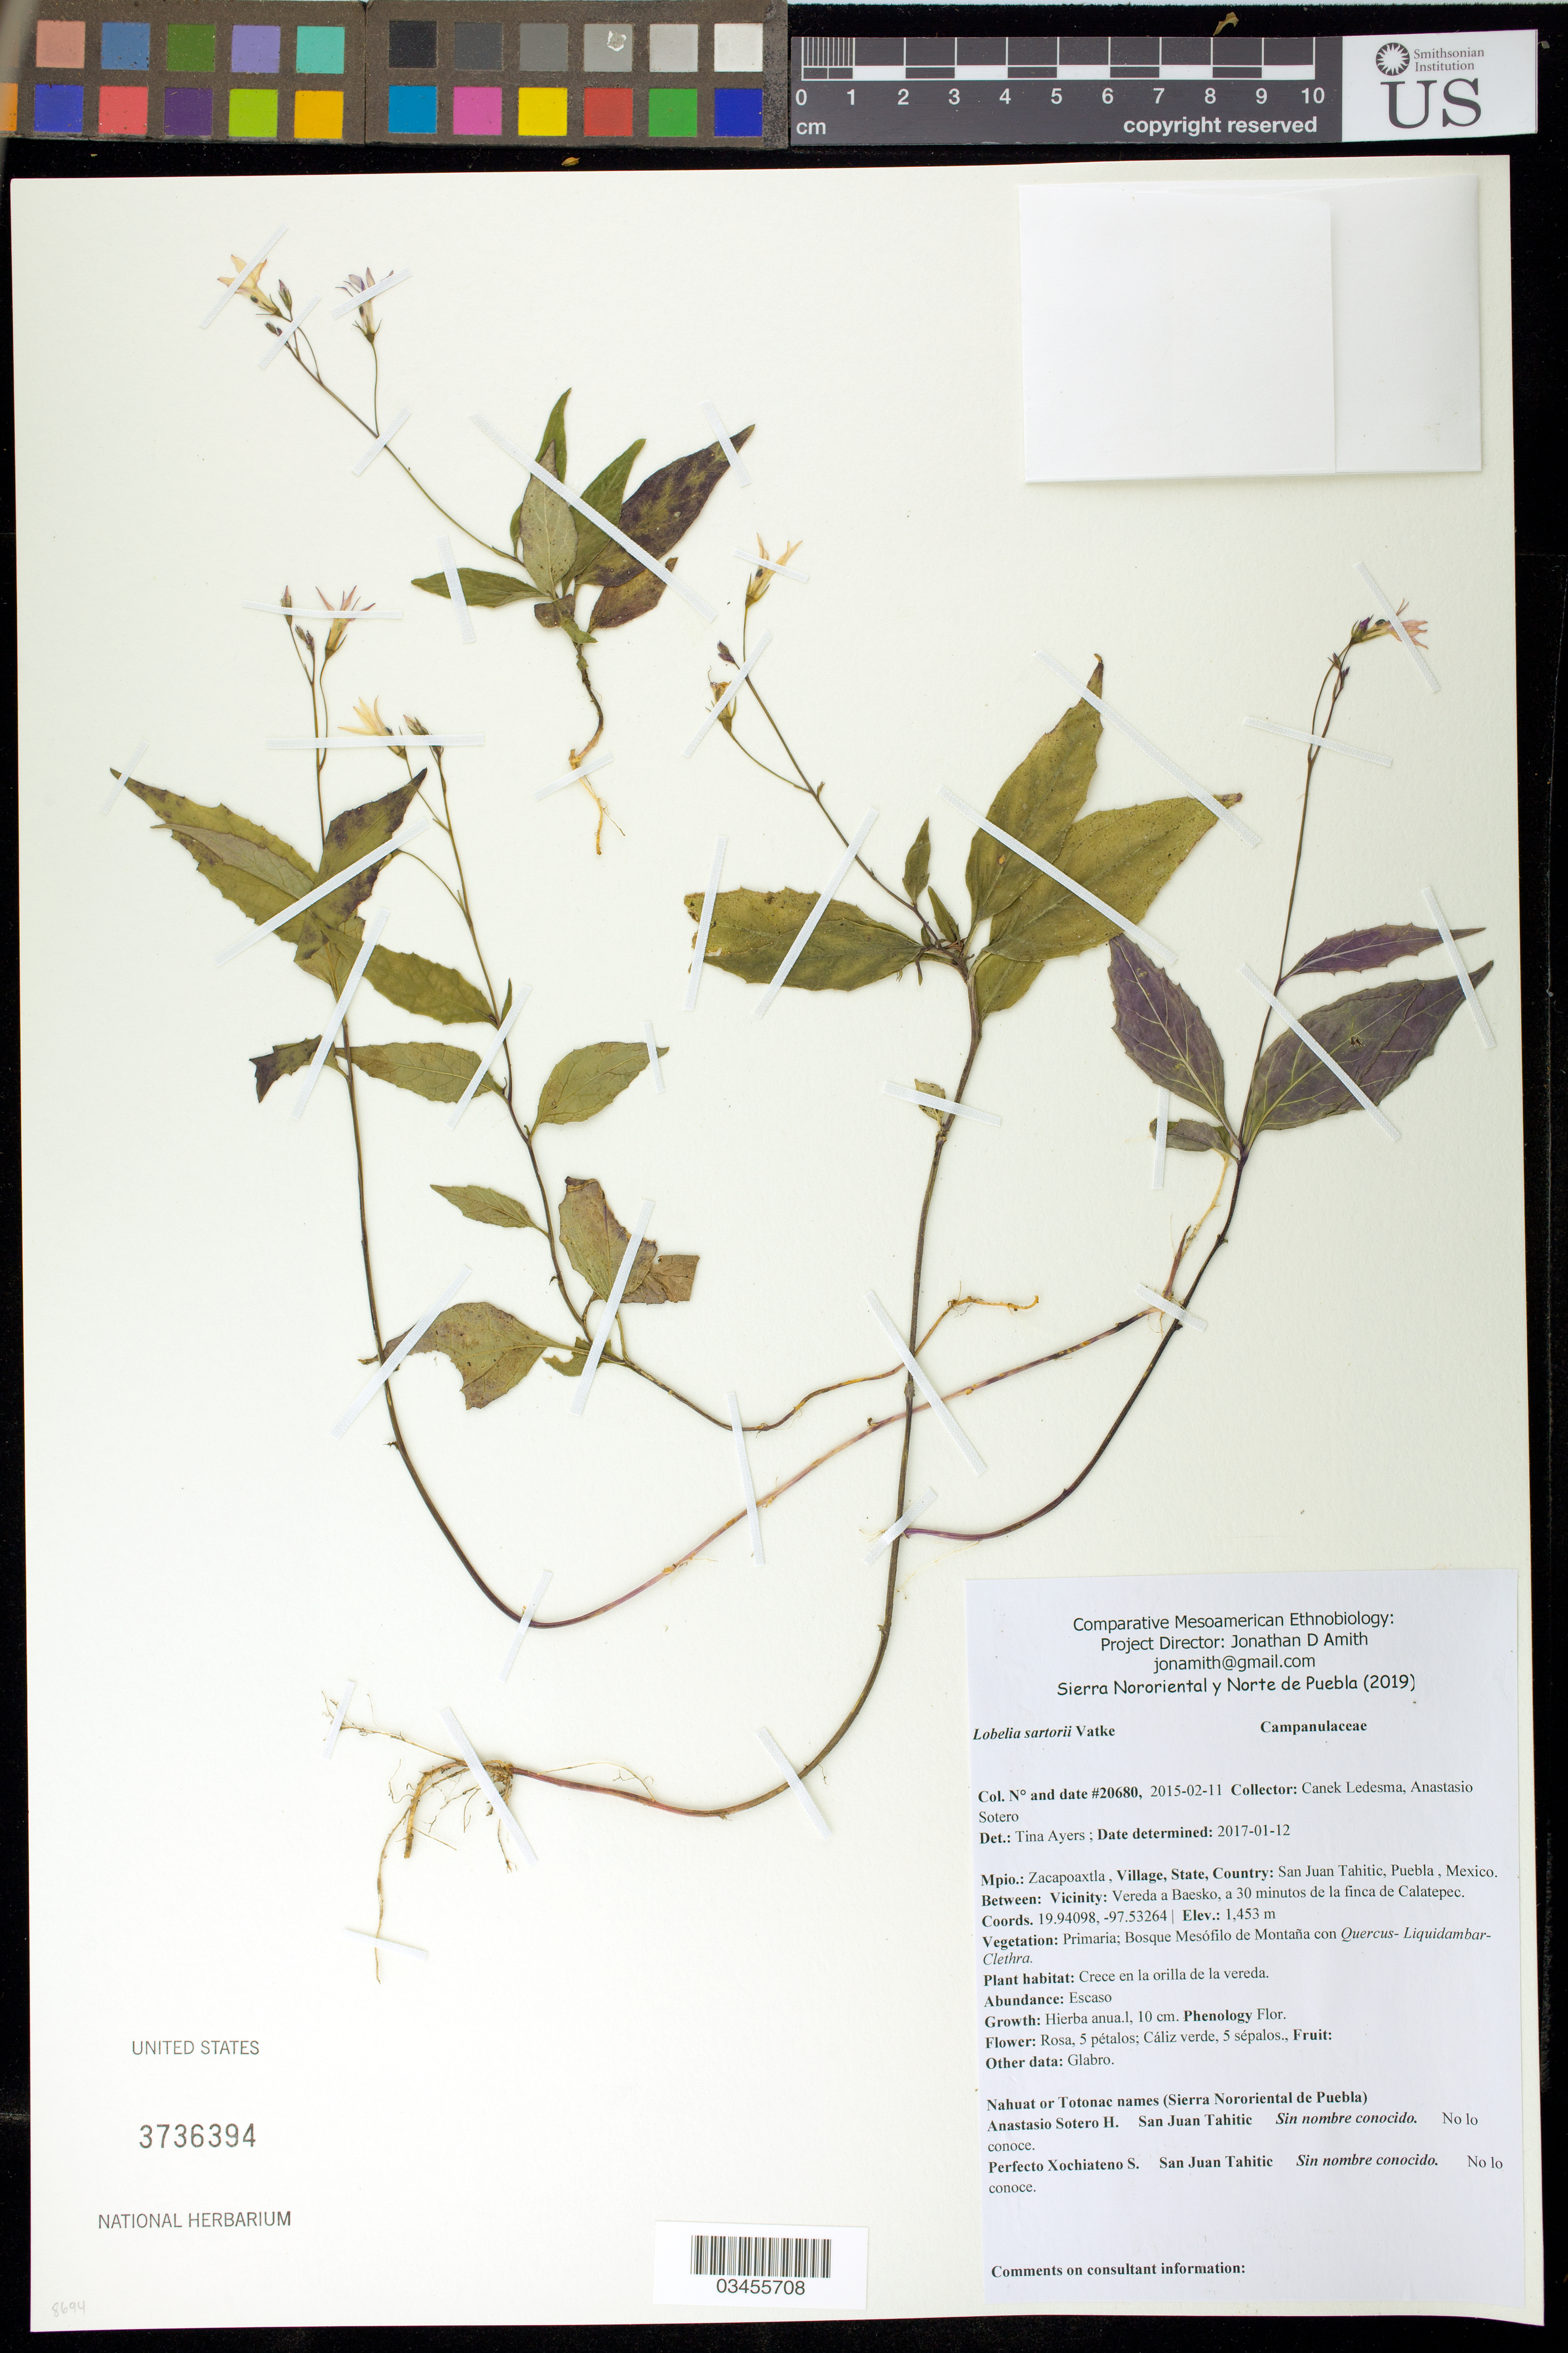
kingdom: Plantae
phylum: Tracheophyta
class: Magnoliopsida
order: Asterales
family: Campanulaceae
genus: Lobelia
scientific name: Lobelia sartorii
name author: Vatke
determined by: Ayers, Tina J.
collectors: Canek Ledesma C. & A. Sotero H.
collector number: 20680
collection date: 2015-02-11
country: México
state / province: Puebla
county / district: Zacapoaxtla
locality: PUEBLO: San Juan Tahitic; LOCALIDAD EXACTA: Vereda a Baesko, a 30 minutos de la finca de Calatepec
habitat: Bosque mesófilo de montaña con Quercus- Liquidambar- Clethra | Crece en la orilla de la vereda.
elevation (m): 1453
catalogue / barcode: US 3736394